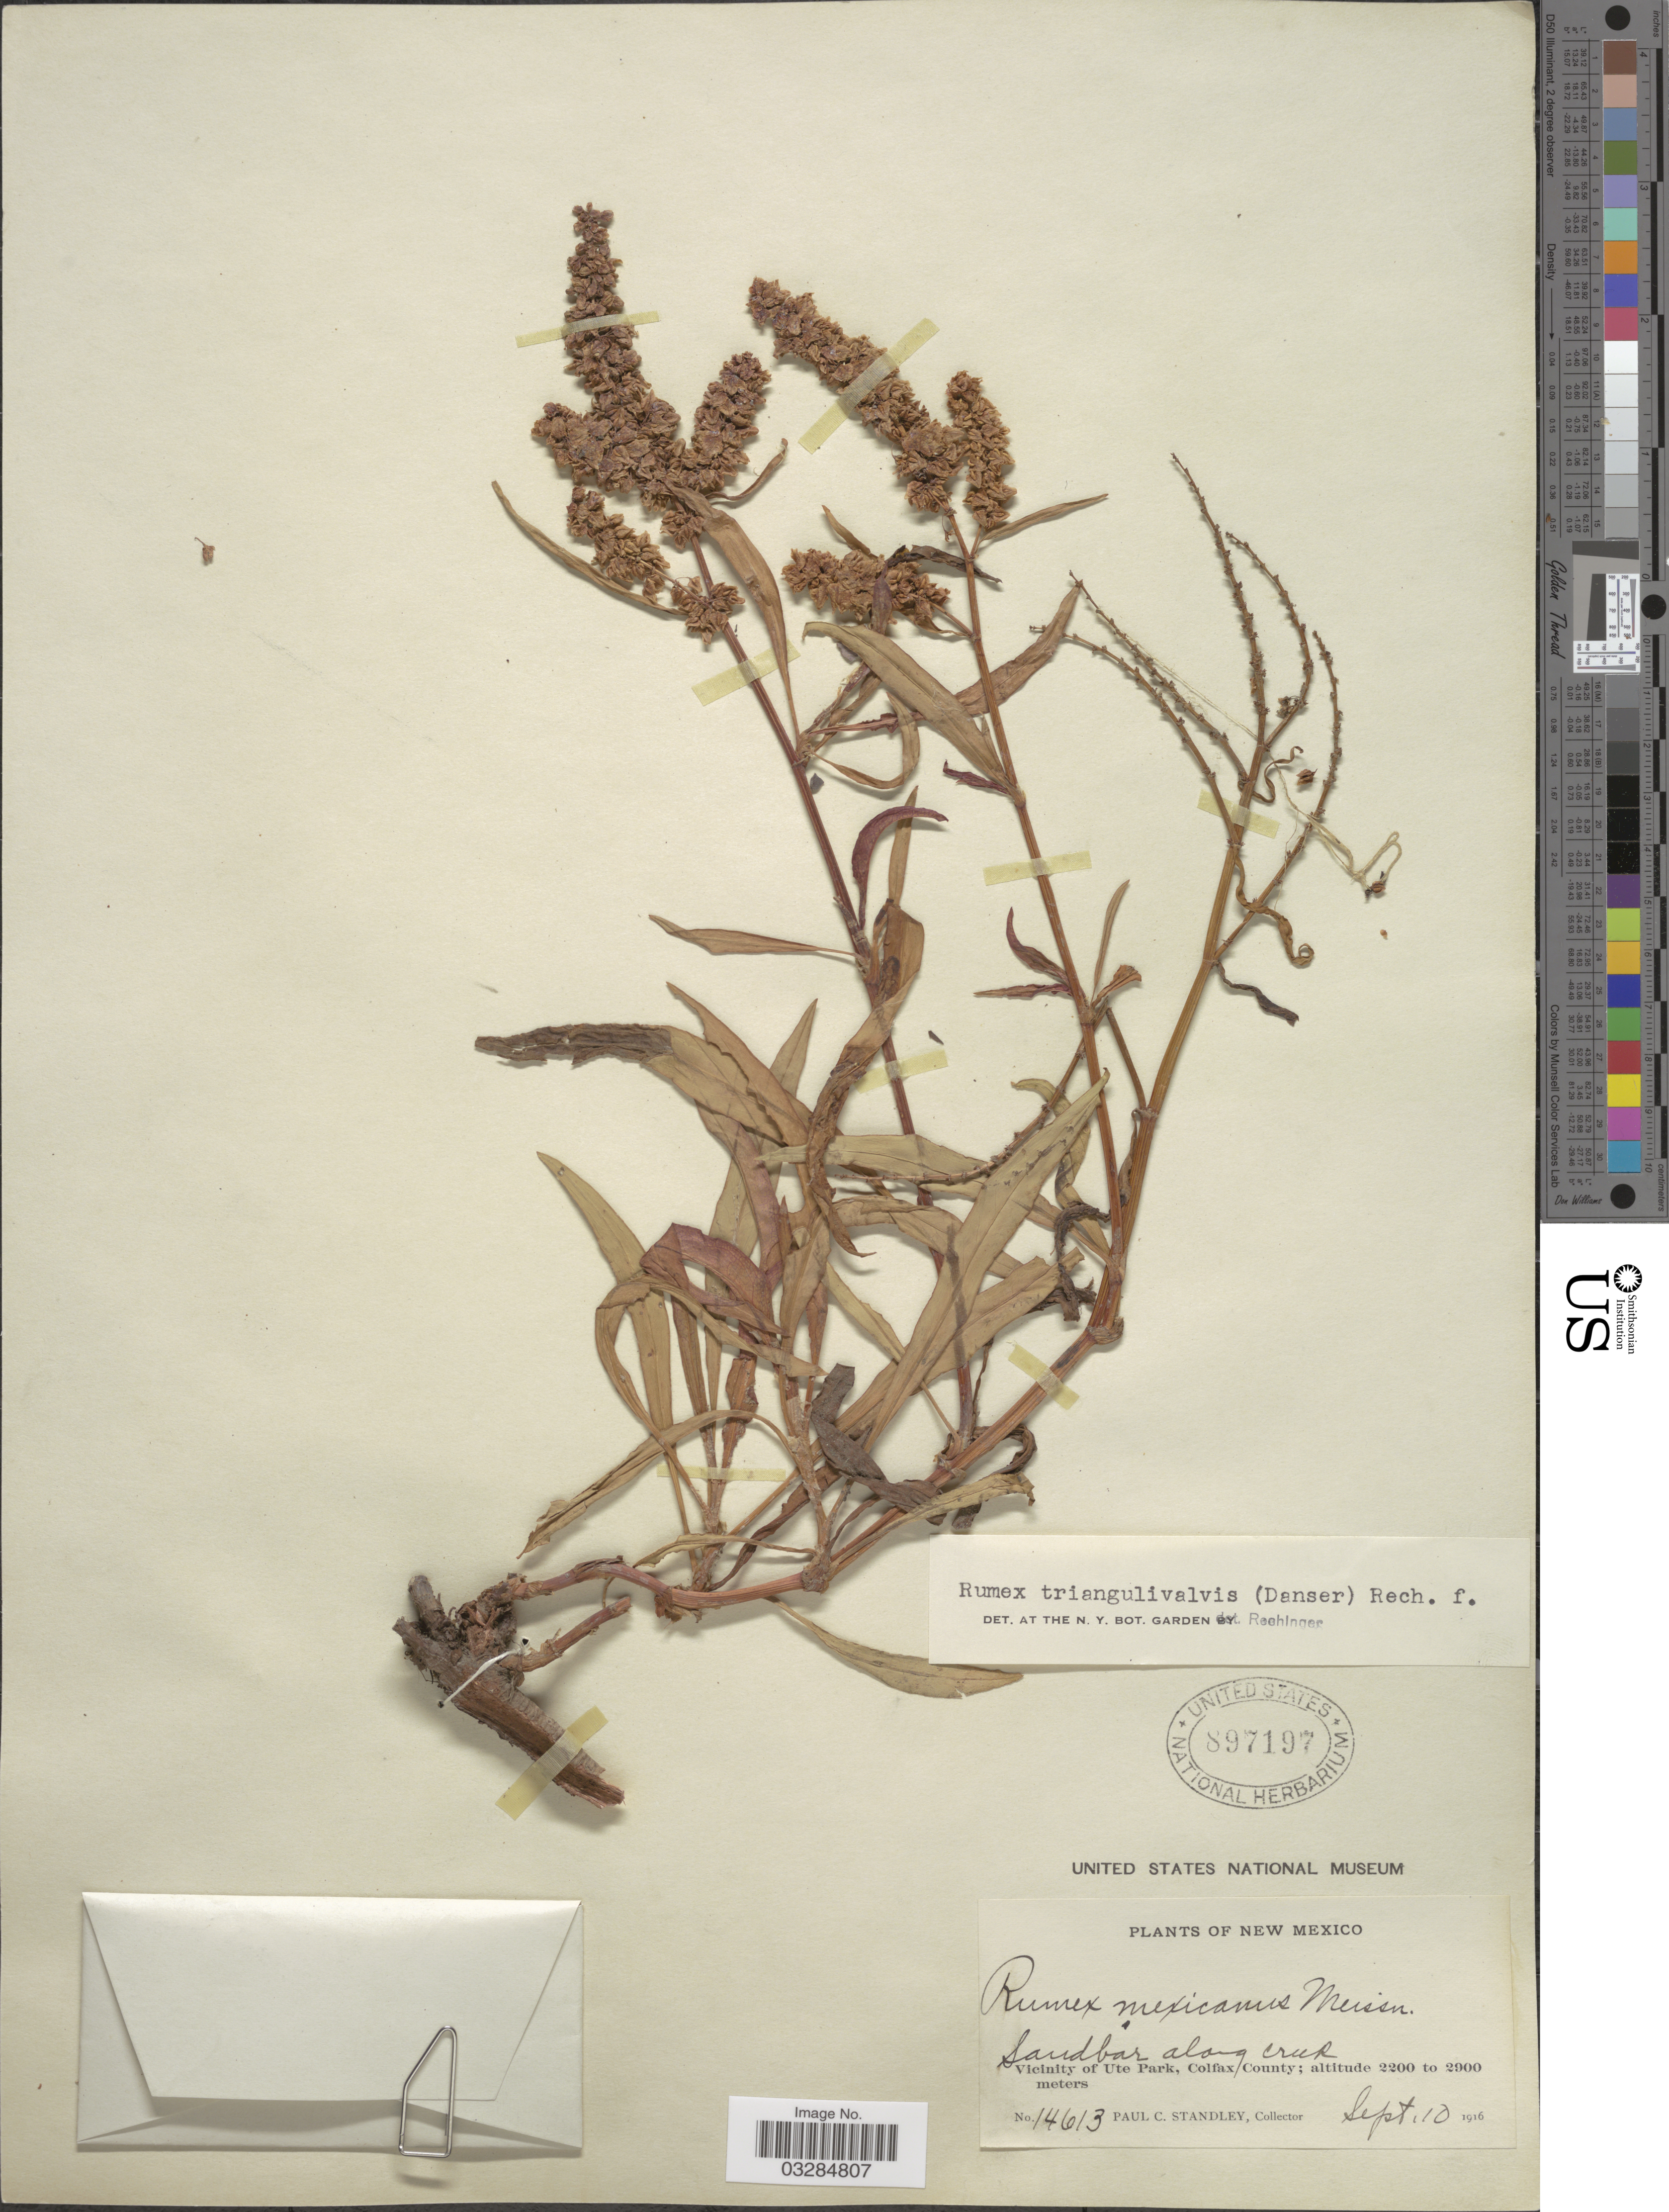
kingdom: Plantae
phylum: Tracheophyta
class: Magnoliopsida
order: Caryophyllales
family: Polygonaceae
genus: Rumex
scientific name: Rumex triangulivalvis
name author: (Danser) Rech. f.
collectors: P. C. Standley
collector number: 14613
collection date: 1916-09-10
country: United States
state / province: New Mexico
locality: Sandbar along creek. Vicinity of Ute Park, Colfax County.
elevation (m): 2200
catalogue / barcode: US 897197